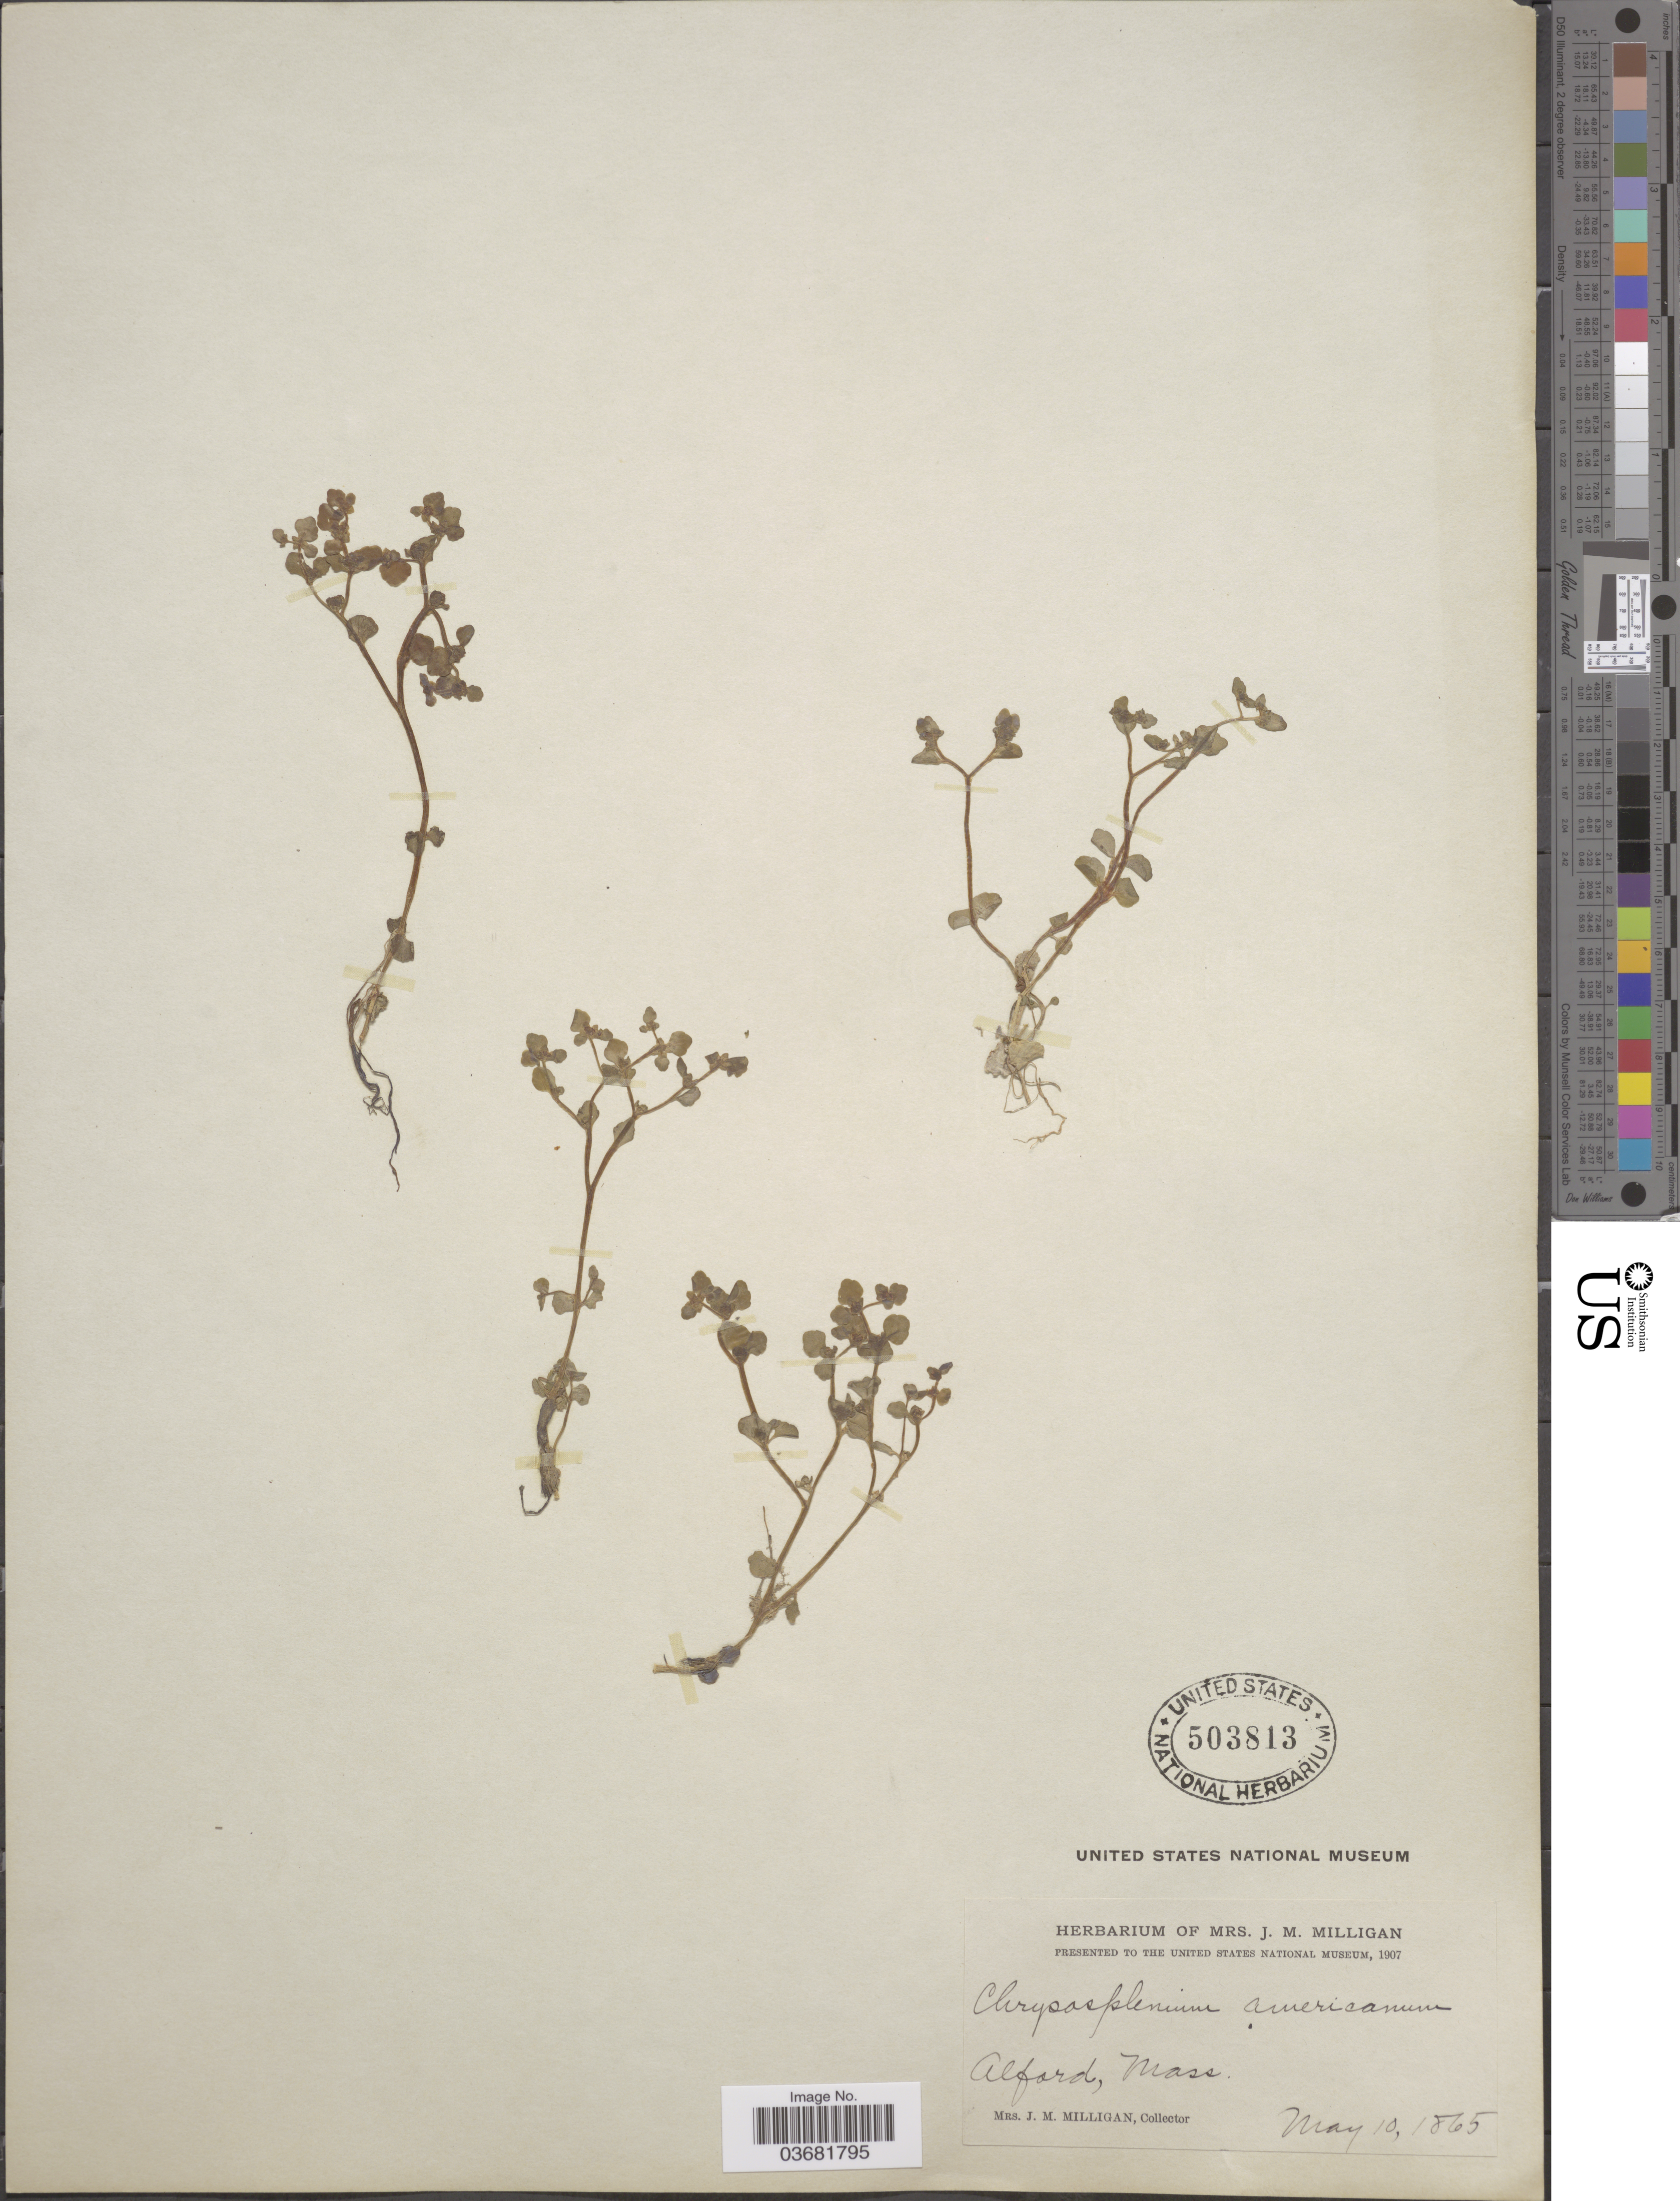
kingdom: Plantae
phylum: Tracheophyta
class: Magnoliopsida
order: Saxifragales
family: Saxifragaceae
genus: Chrysosplenium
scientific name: Chrysosplenium americanum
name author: Schwein.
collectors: J. Milligan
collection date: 1865-05-10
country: United States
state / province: Massachusetts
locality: Alford.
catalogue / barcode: US 503813